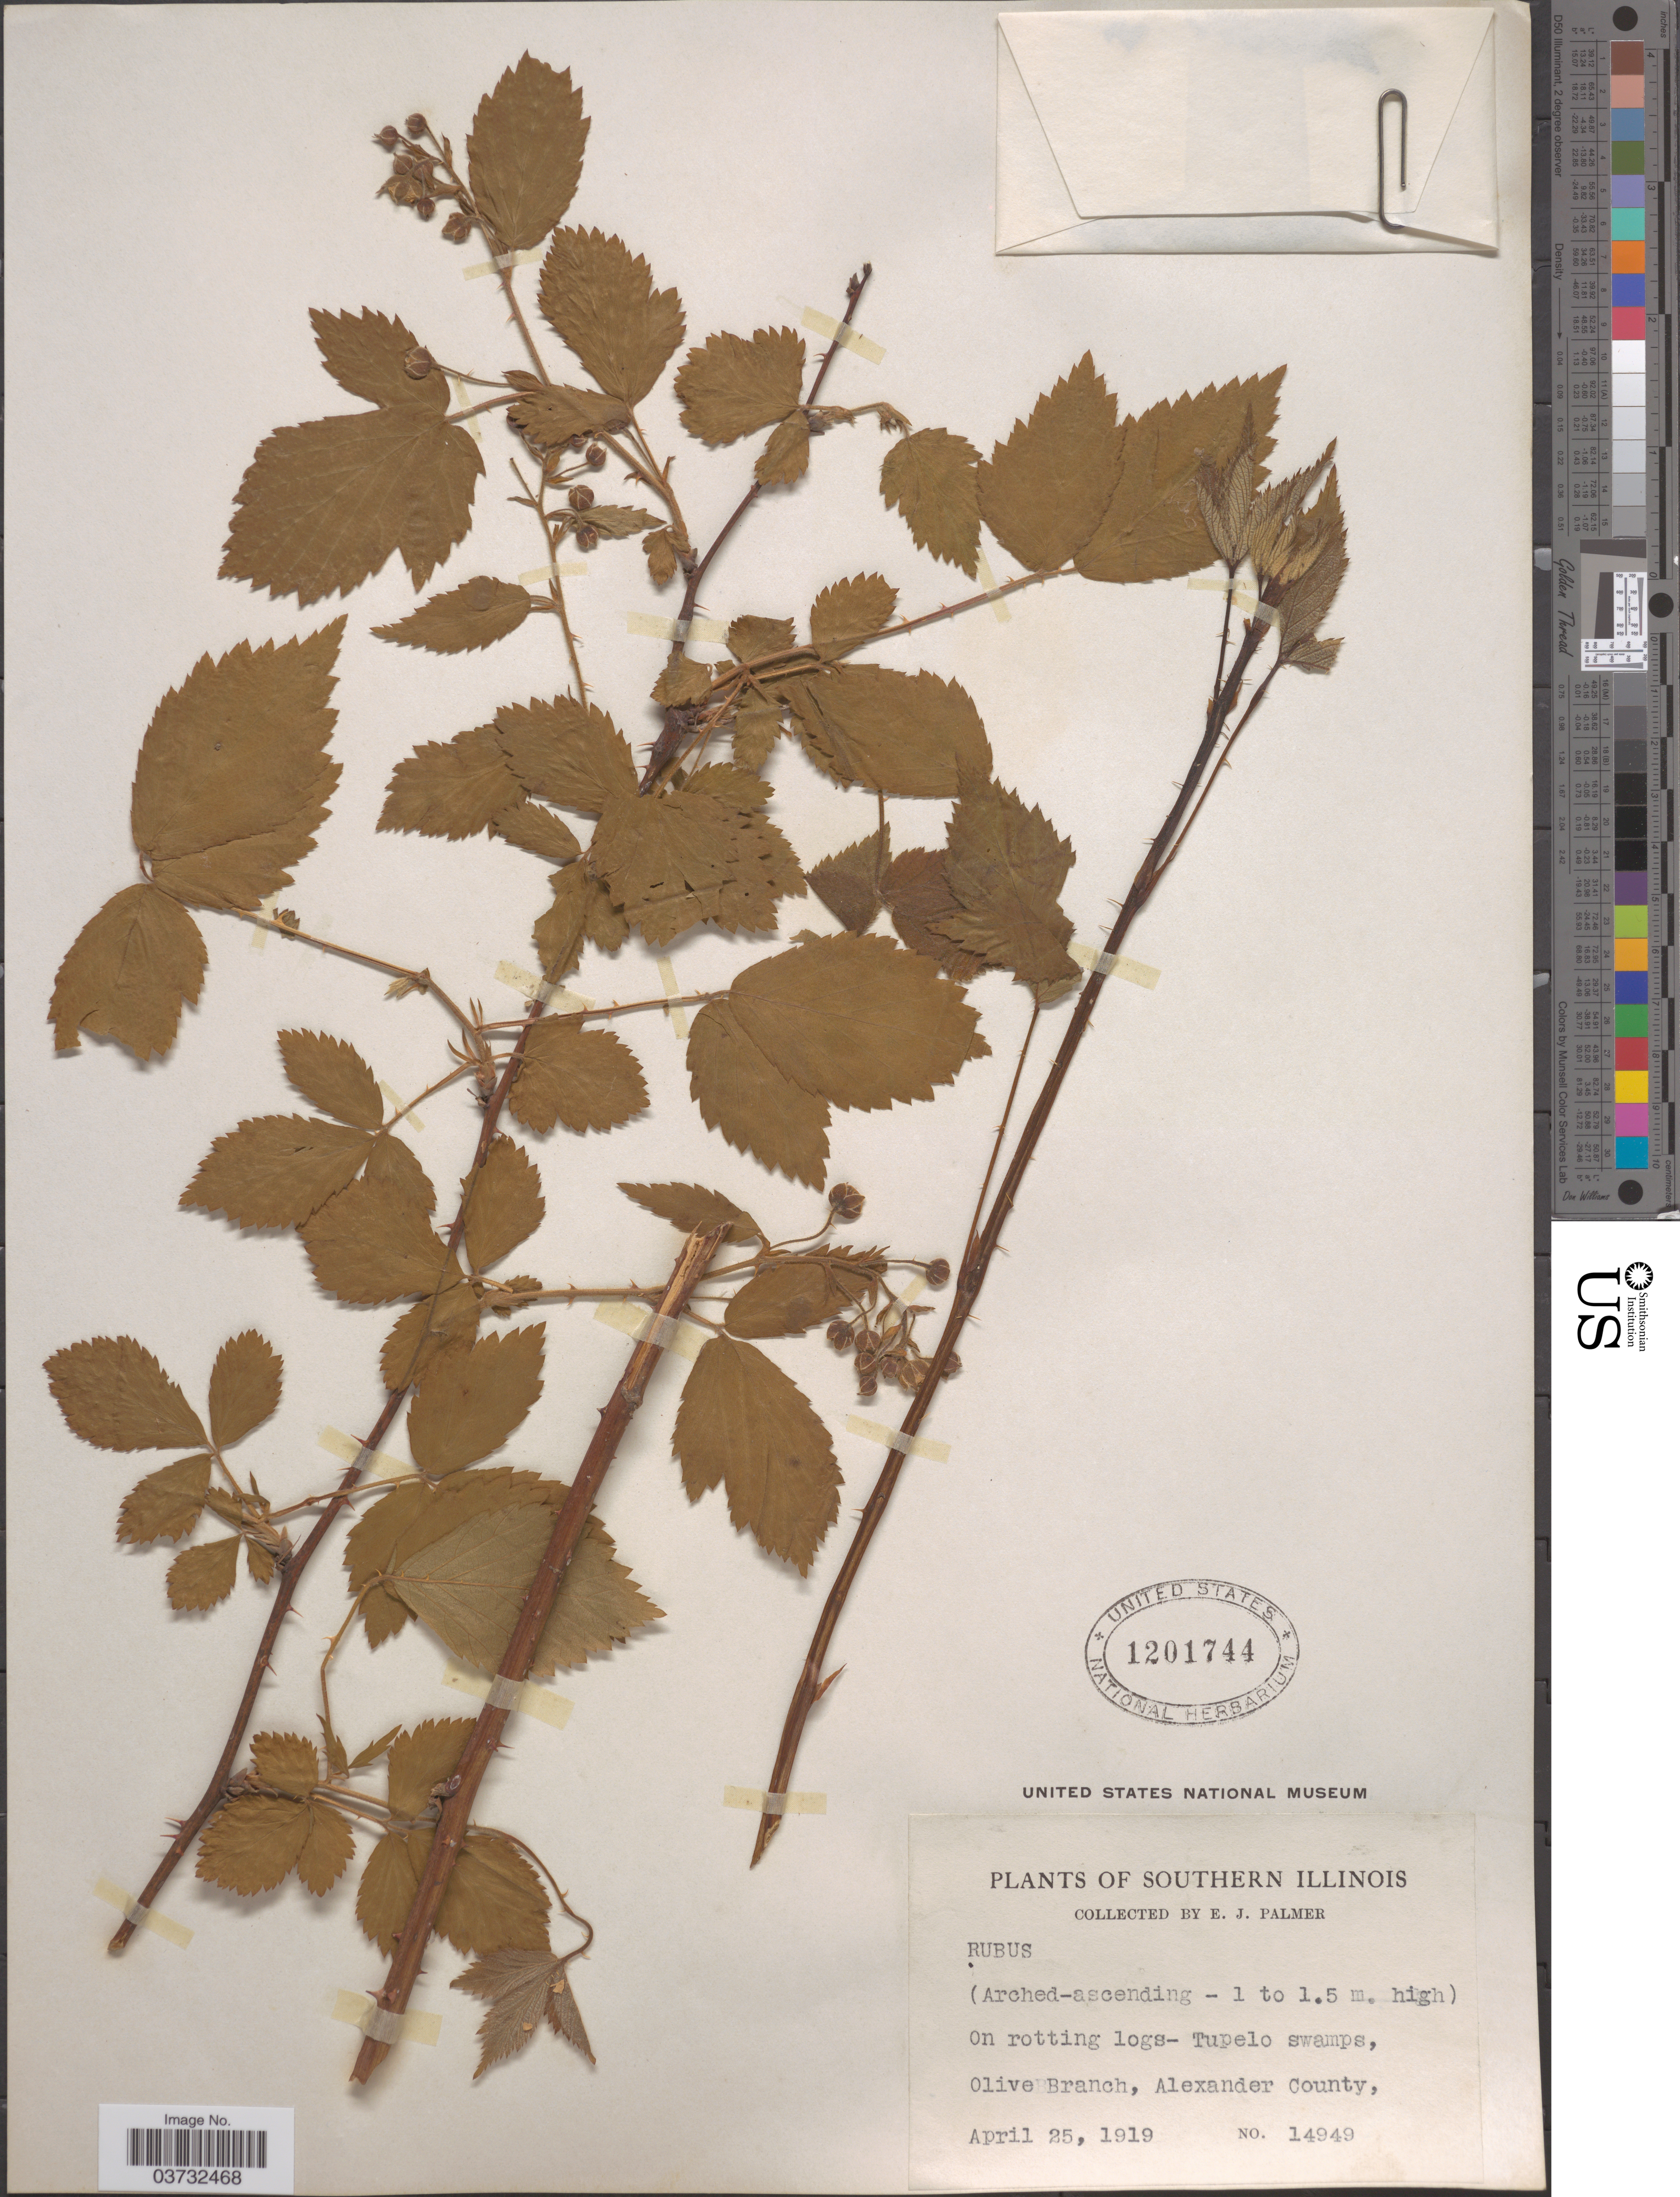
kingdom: Plantae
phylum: Tracheophyta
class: Magnoliopsida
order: Rosales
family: Rosaceae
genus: Rubus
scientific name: Rubus sp.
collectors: E. J. Palmer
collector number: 14949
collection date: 1919-04-25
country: United States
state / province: Illinois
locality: Southern Illinois. On rotting logs- Tupelo swamps, Olive Branch, Alexander County.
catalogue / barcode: US 1201744